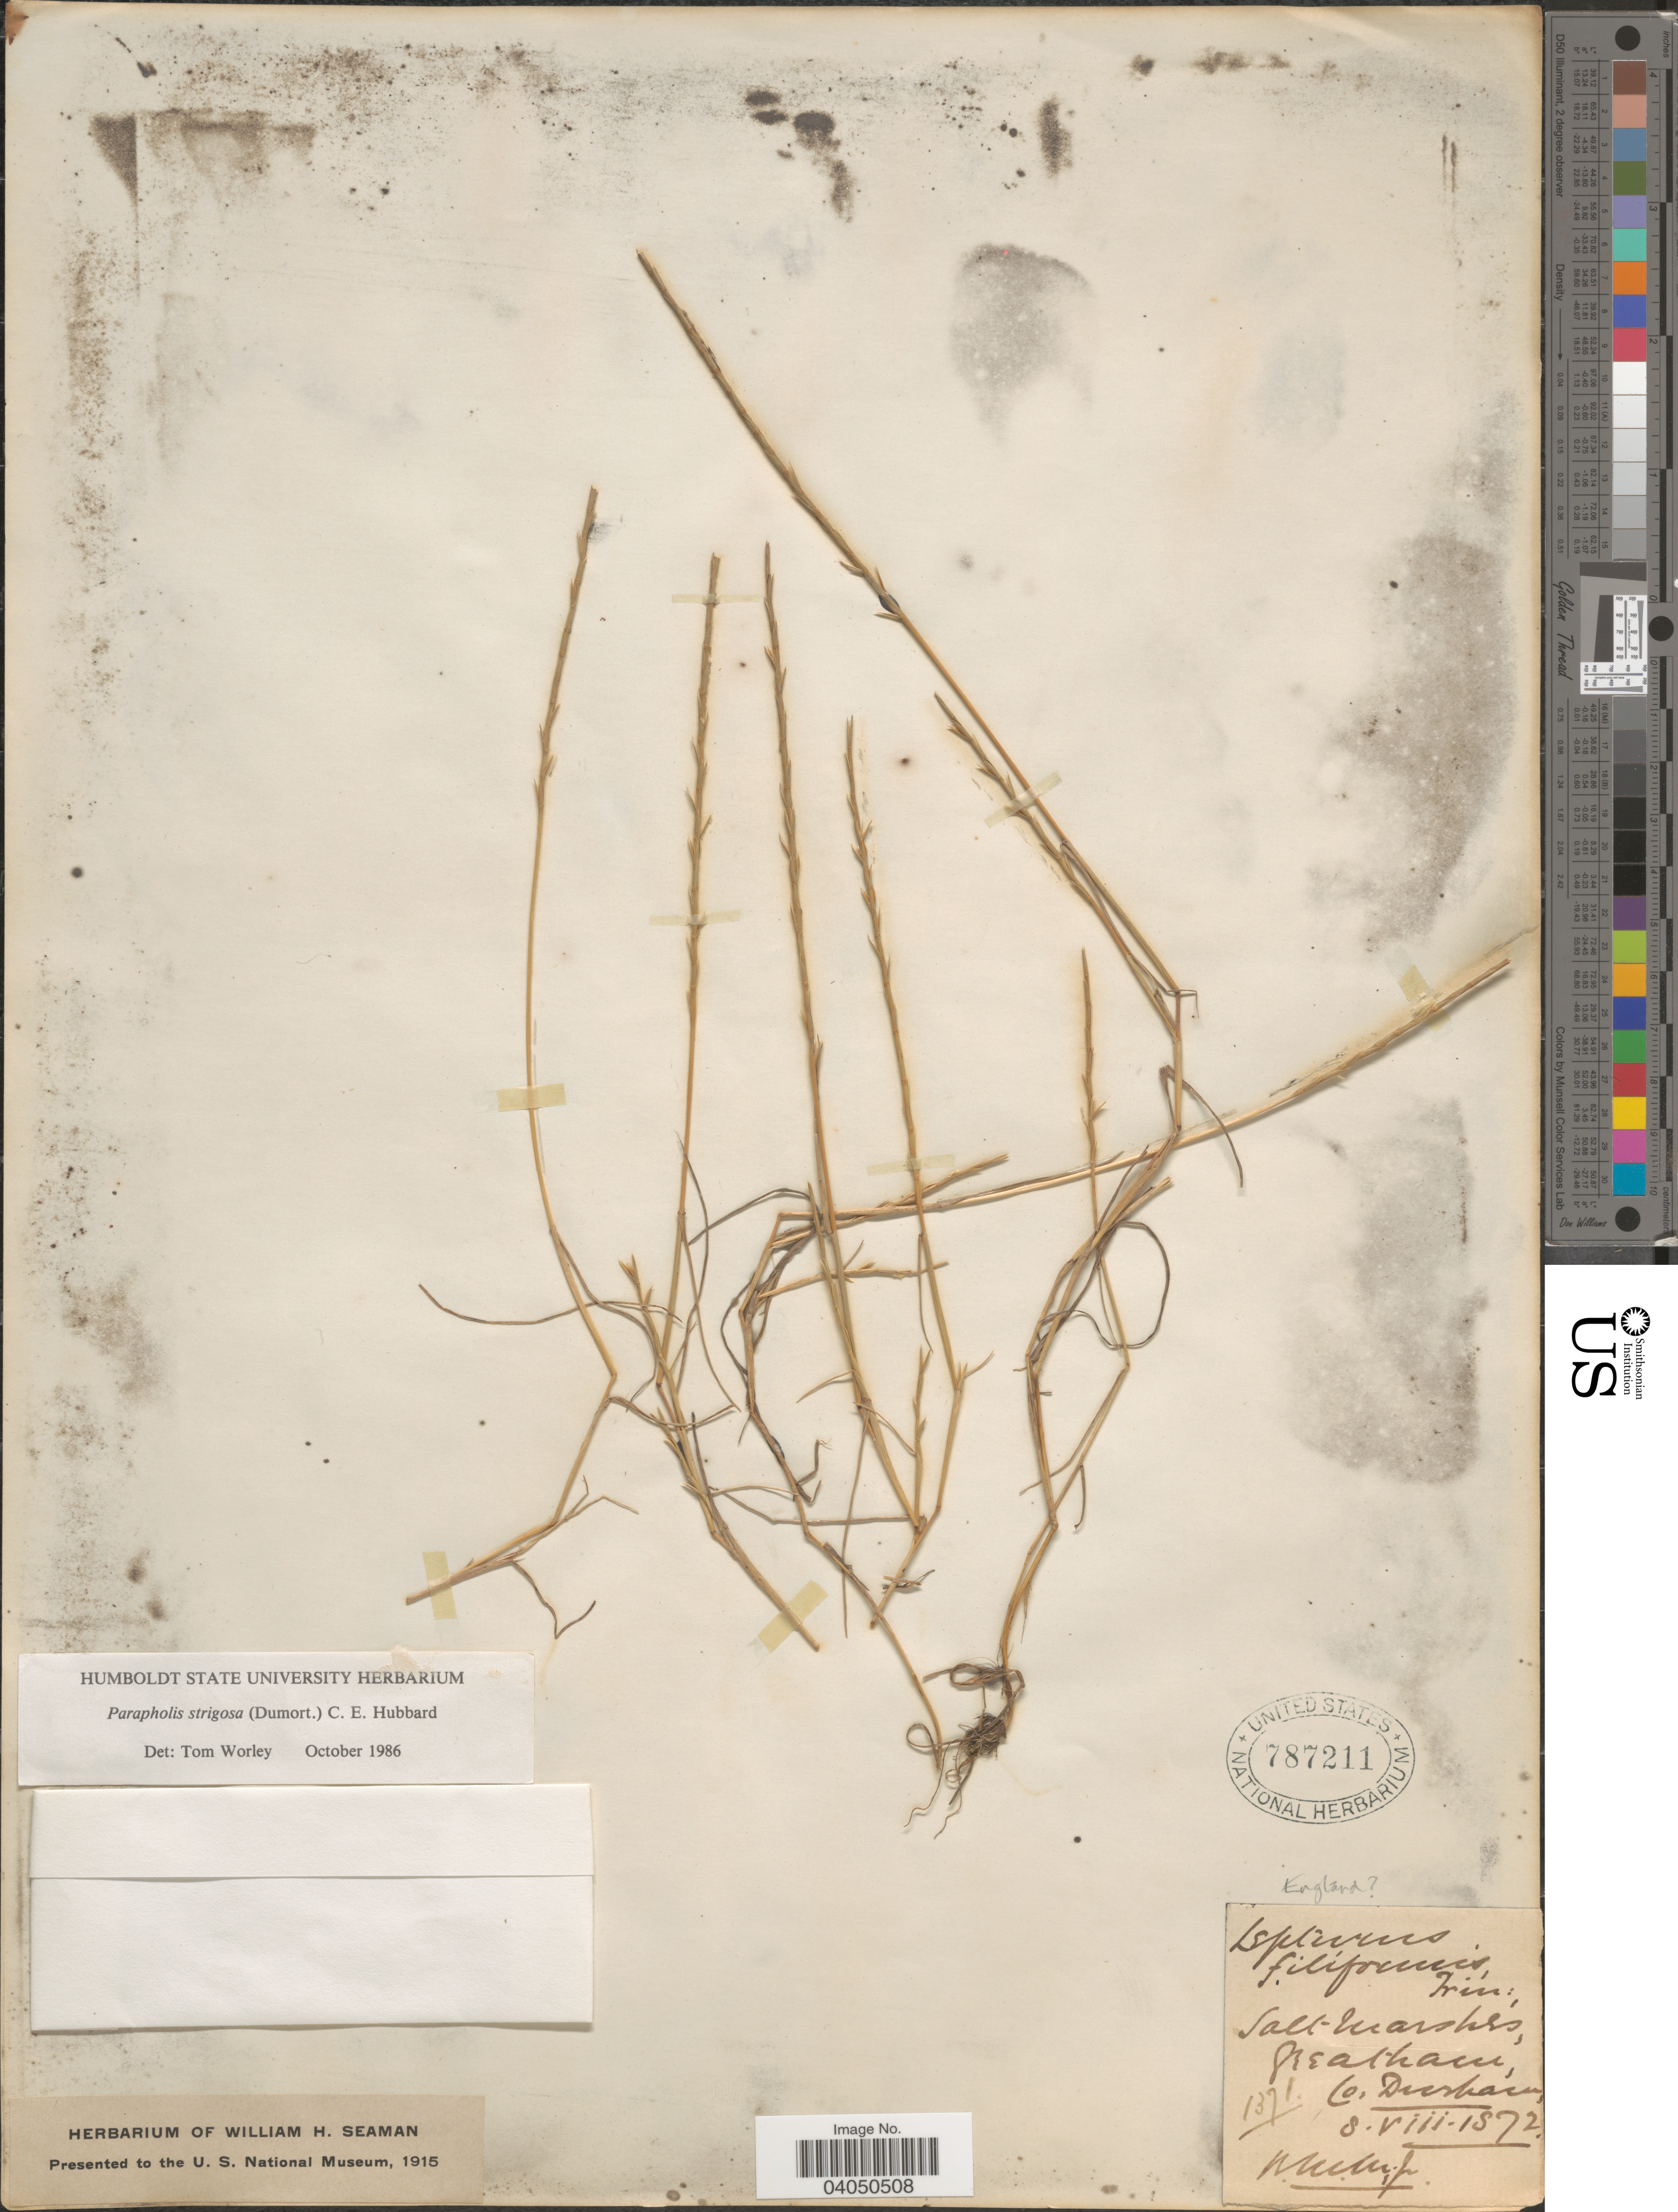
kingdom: Plantae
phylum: Tracheophyta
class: Liliopsida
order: Poales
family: Poaceae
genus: Parapholis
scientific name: Parapholis strigosa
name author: (Dumort.) C.E. Hubb.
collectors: B.M.M. Jr.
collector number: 1371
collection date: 1872-08-08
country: United Kingdom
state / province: England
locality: Greatham, Co. Durham.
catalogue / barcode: US 787211